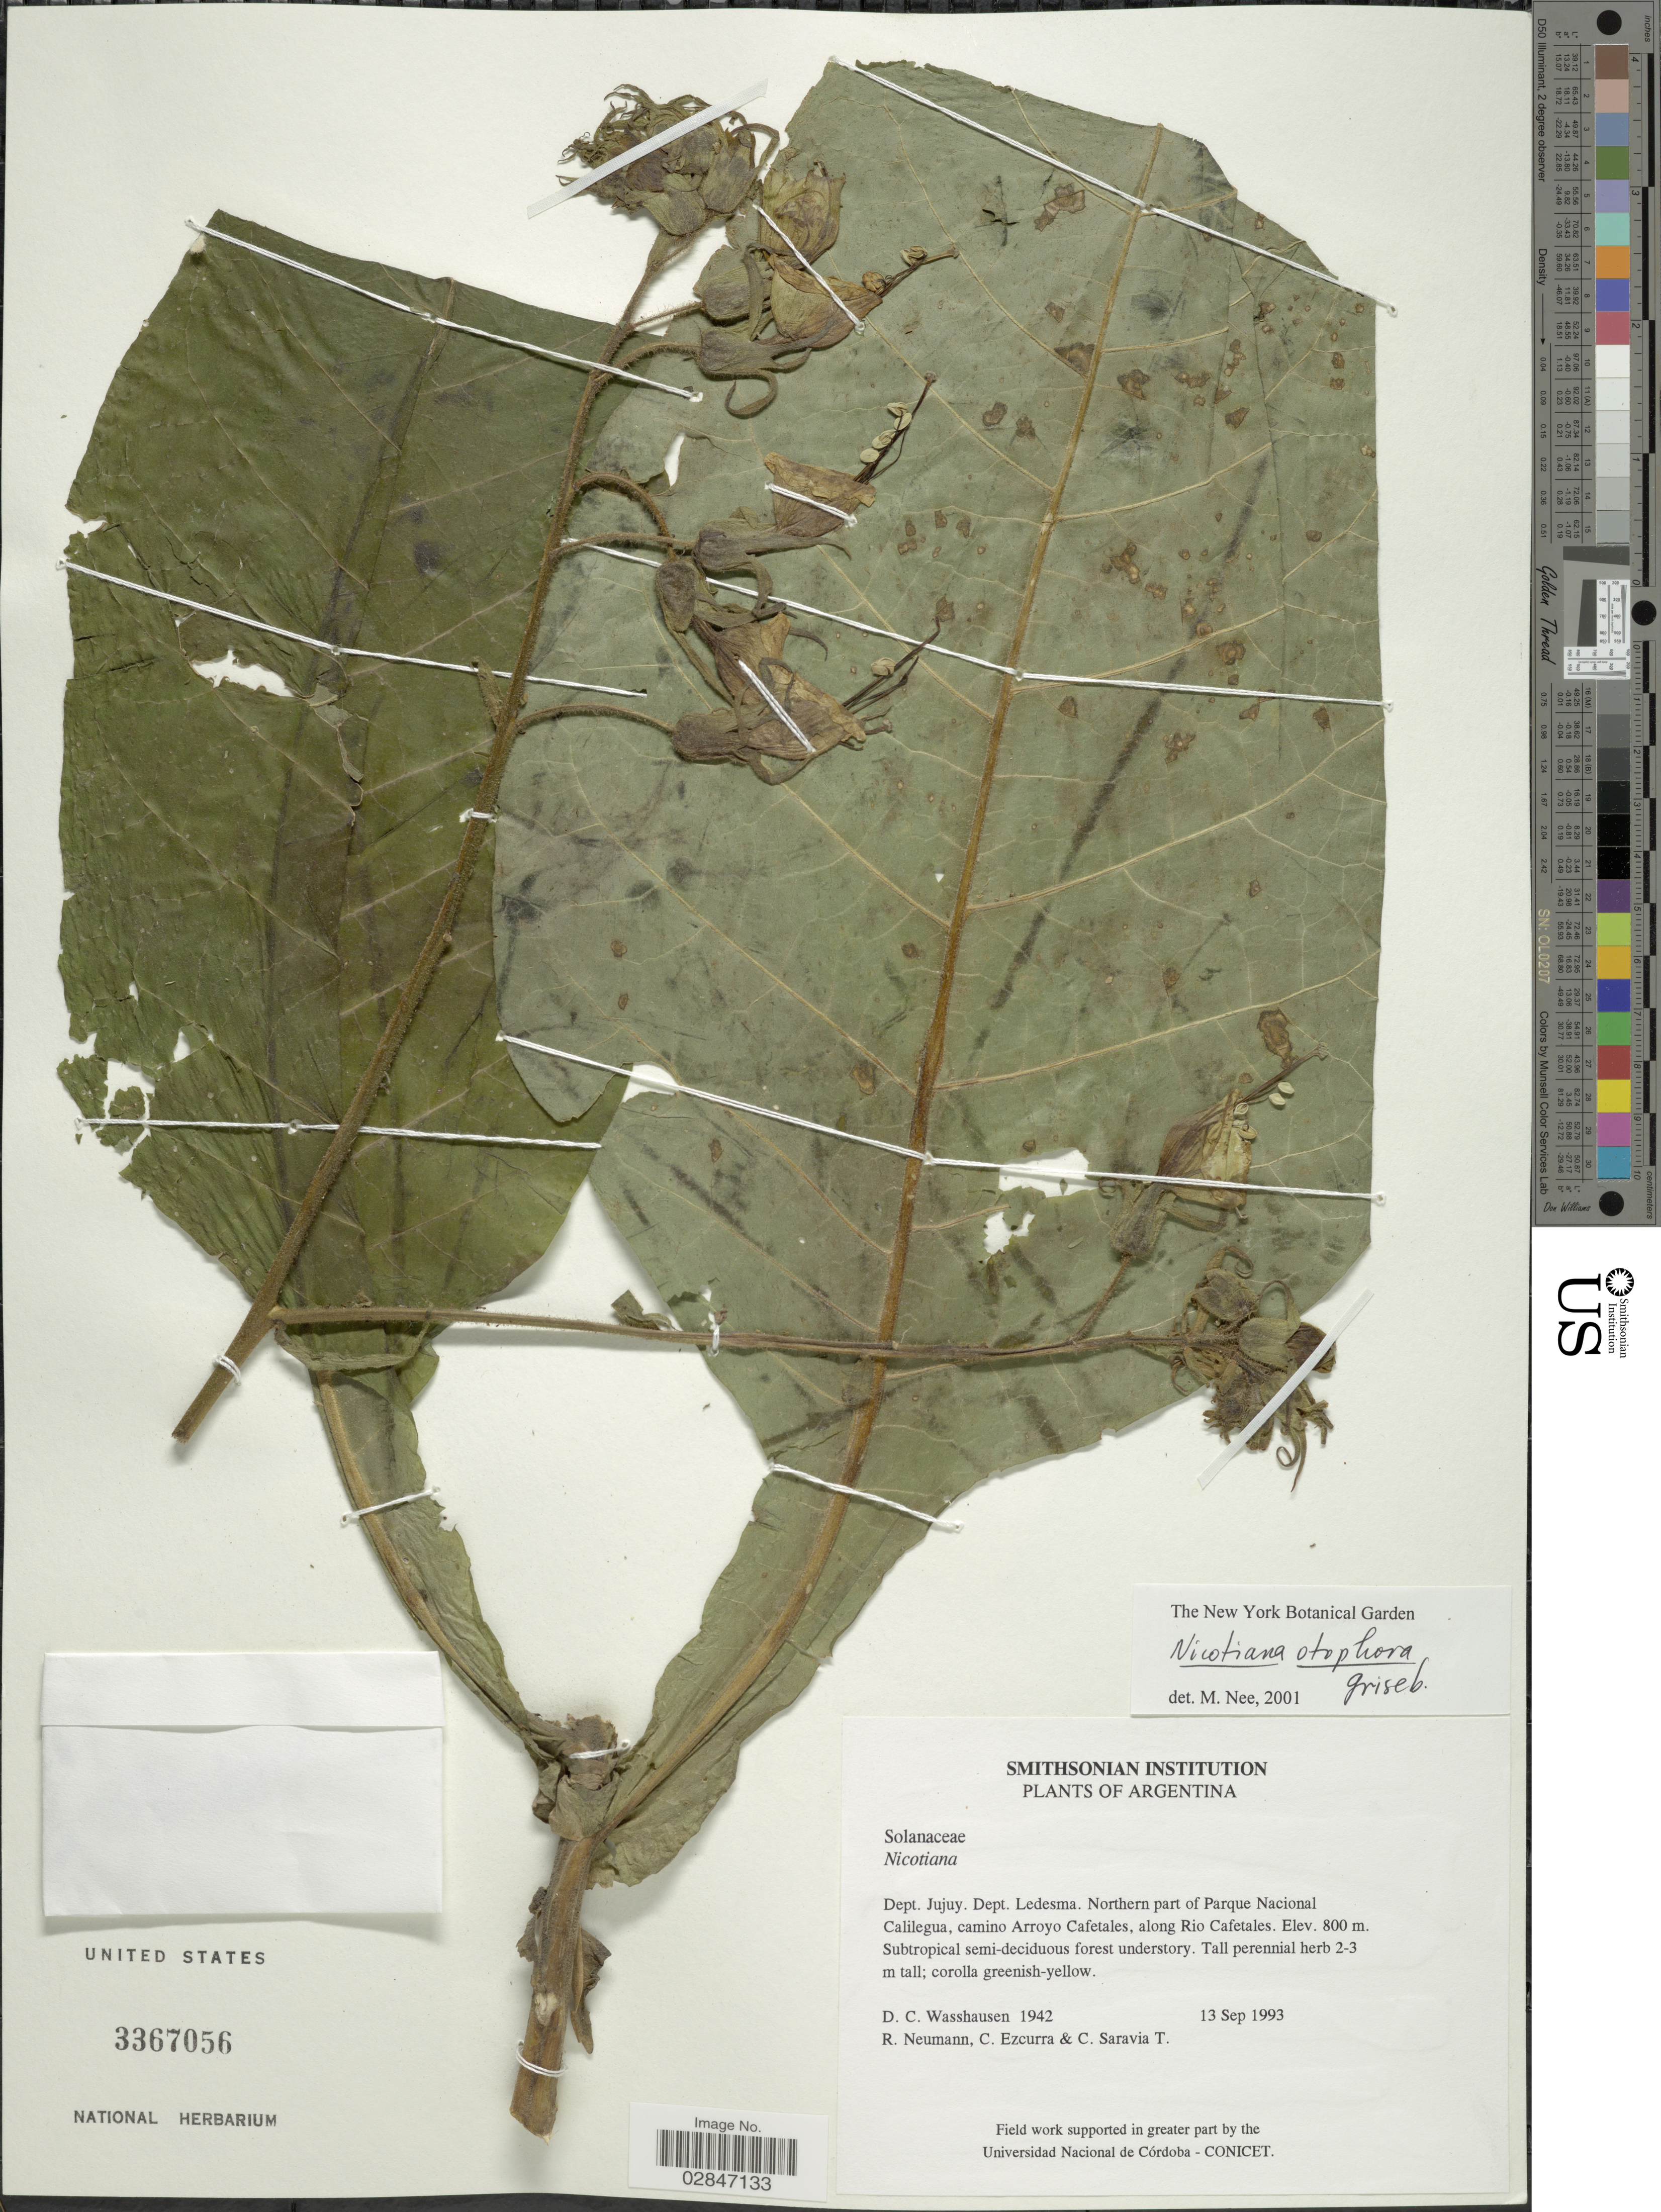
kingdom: Plantae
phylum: Tracheophyta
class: Magnoliopsida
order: Solanales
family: Solanaceae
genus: Nicotiana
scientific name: Nicotiana otophora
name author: Griseb.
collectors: D. C. Wasshausen, R. Neumann, C. Ezcurra & C. Saravia T.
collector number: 1942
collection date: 1993-09-13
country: Argentina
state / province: Jujuy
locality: Dept. Jujuy, Dept. Ledesma, Northern part of Parque Nacional Calilegua, camino Arroyo Cafetales, along Rio Cafetales.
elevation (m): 800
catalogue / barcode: US 3367056